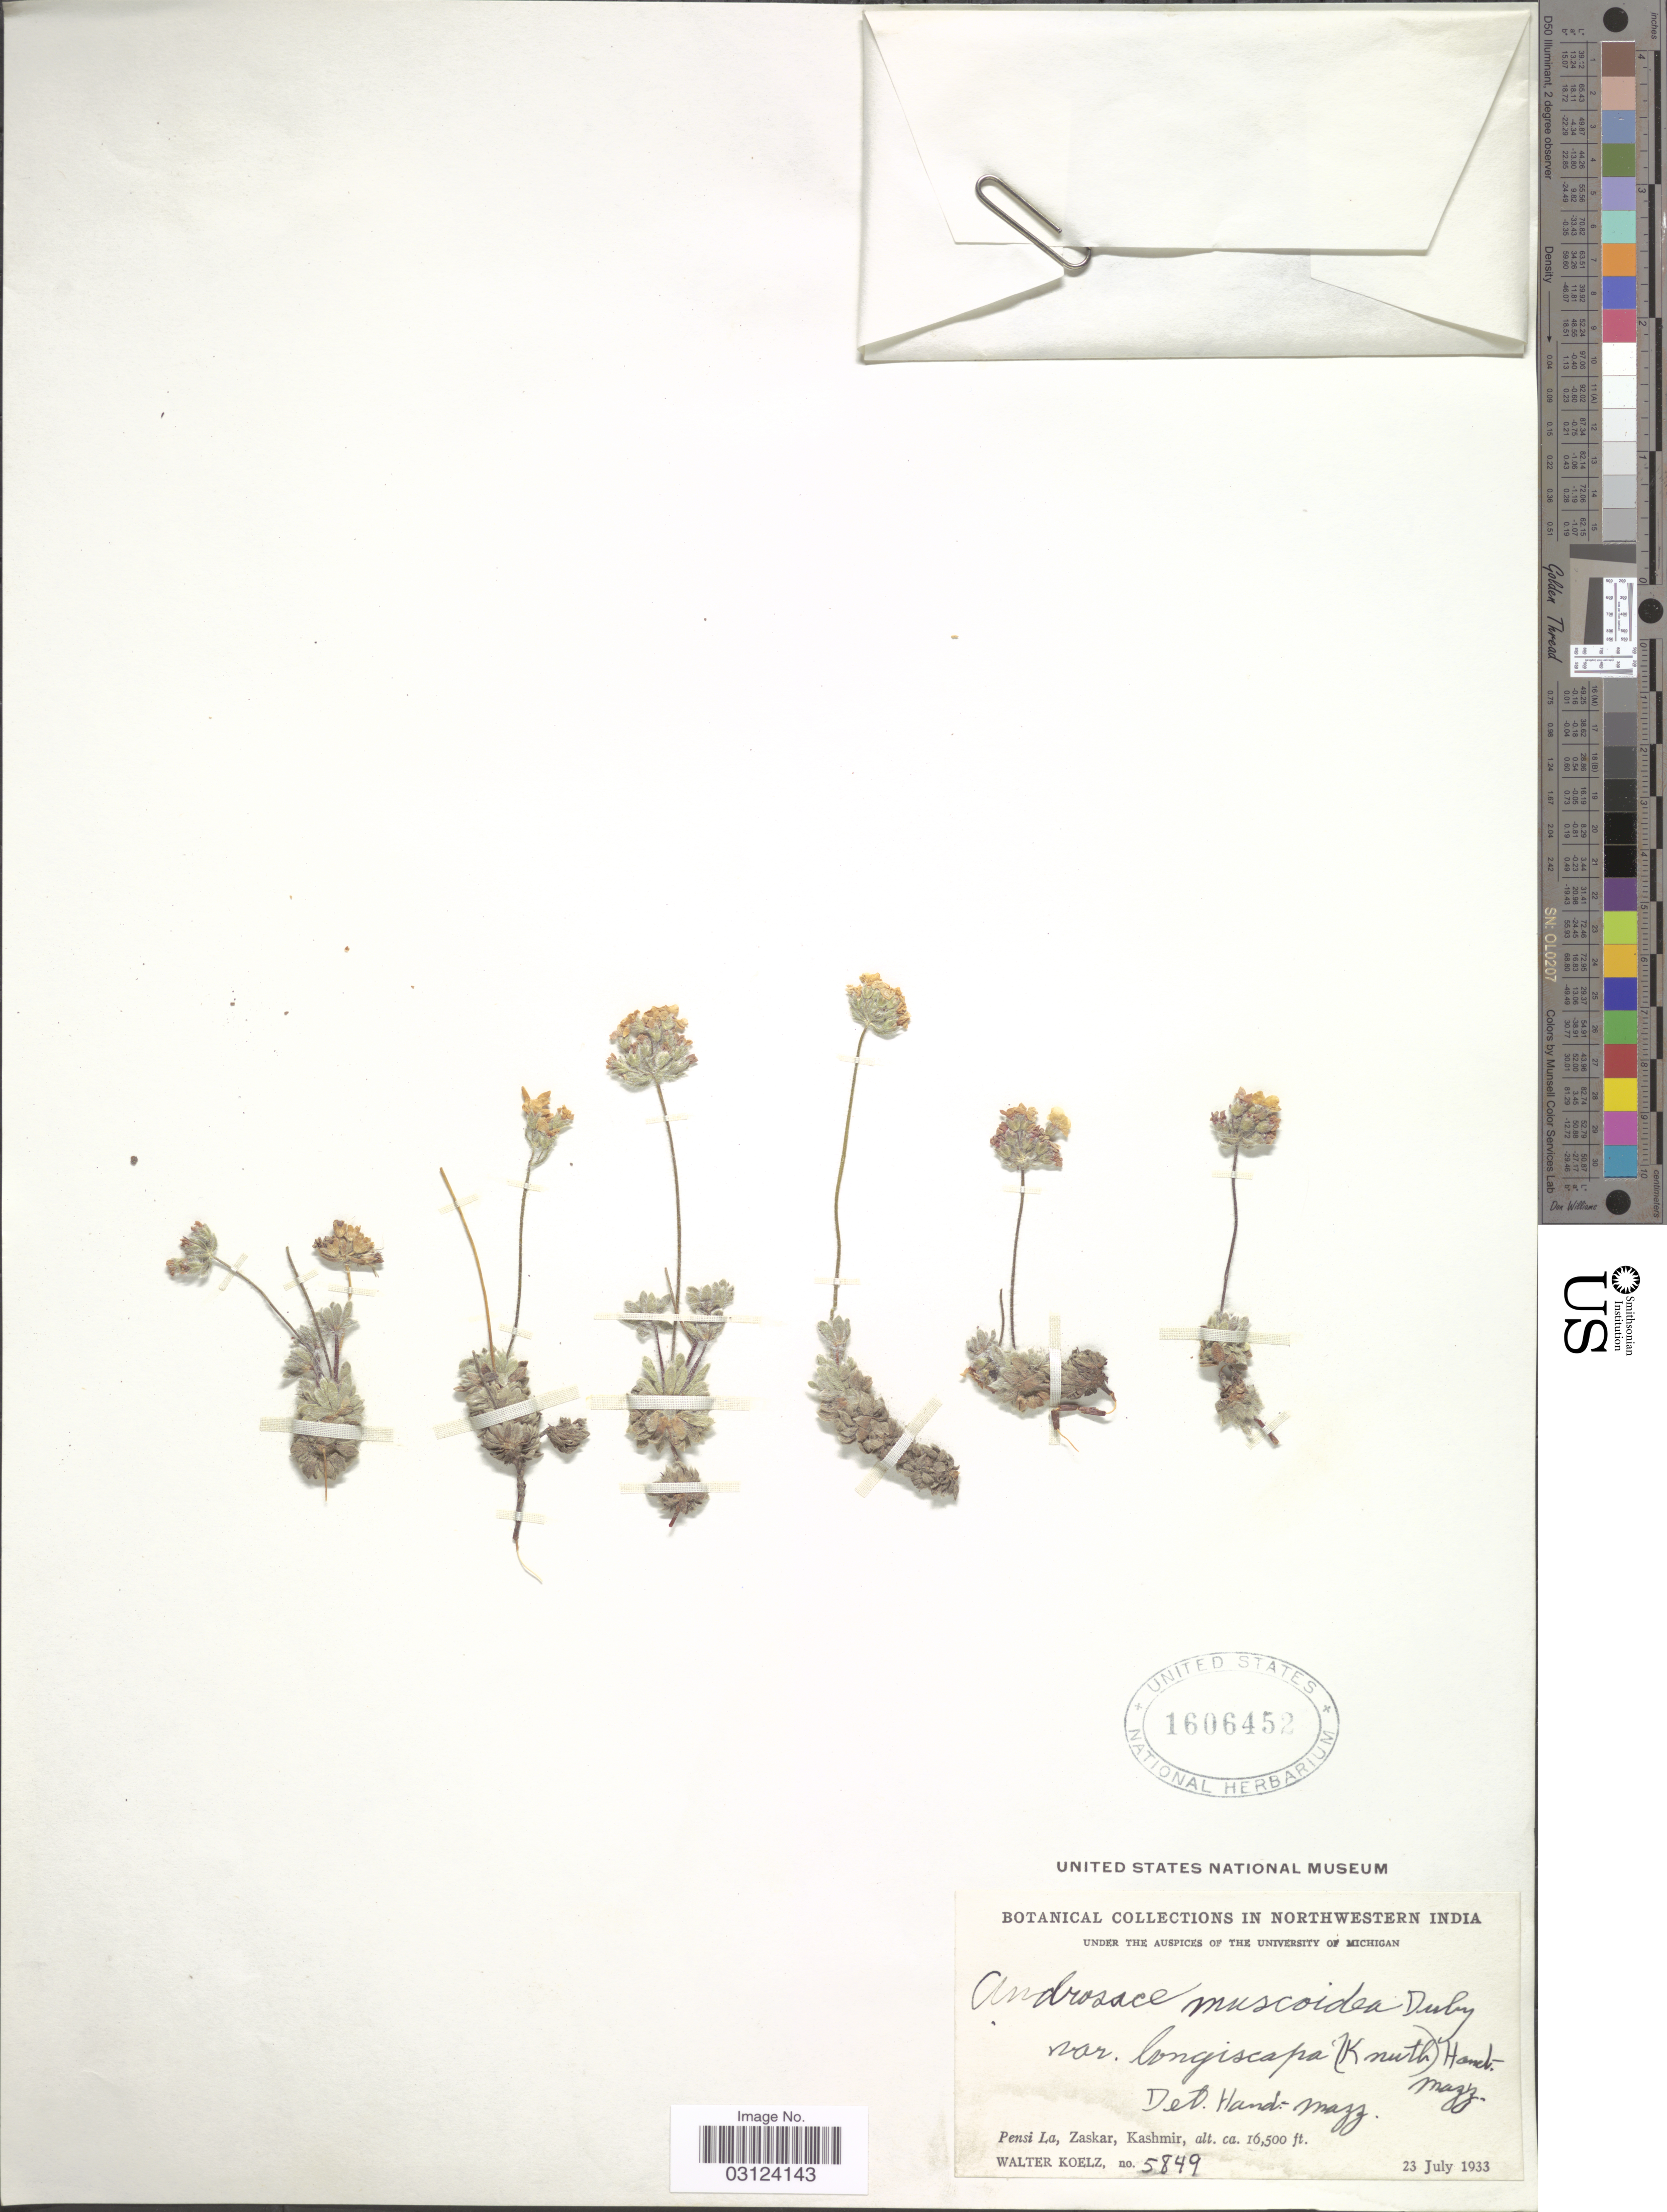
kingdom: Plantae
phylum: Tracheophyta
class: Magnoliopsida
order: Ericales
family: Primulaceae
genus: Androsace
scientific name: Androsace muscoidea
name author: Duby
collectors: W. N. Koelz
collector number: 5849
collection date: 1933-07-23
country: India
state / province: Jammu and Kashmir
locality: Northwestern India, Pensi La, Zaskas, Kashmir.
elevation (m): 5029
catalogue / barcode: US 1606452